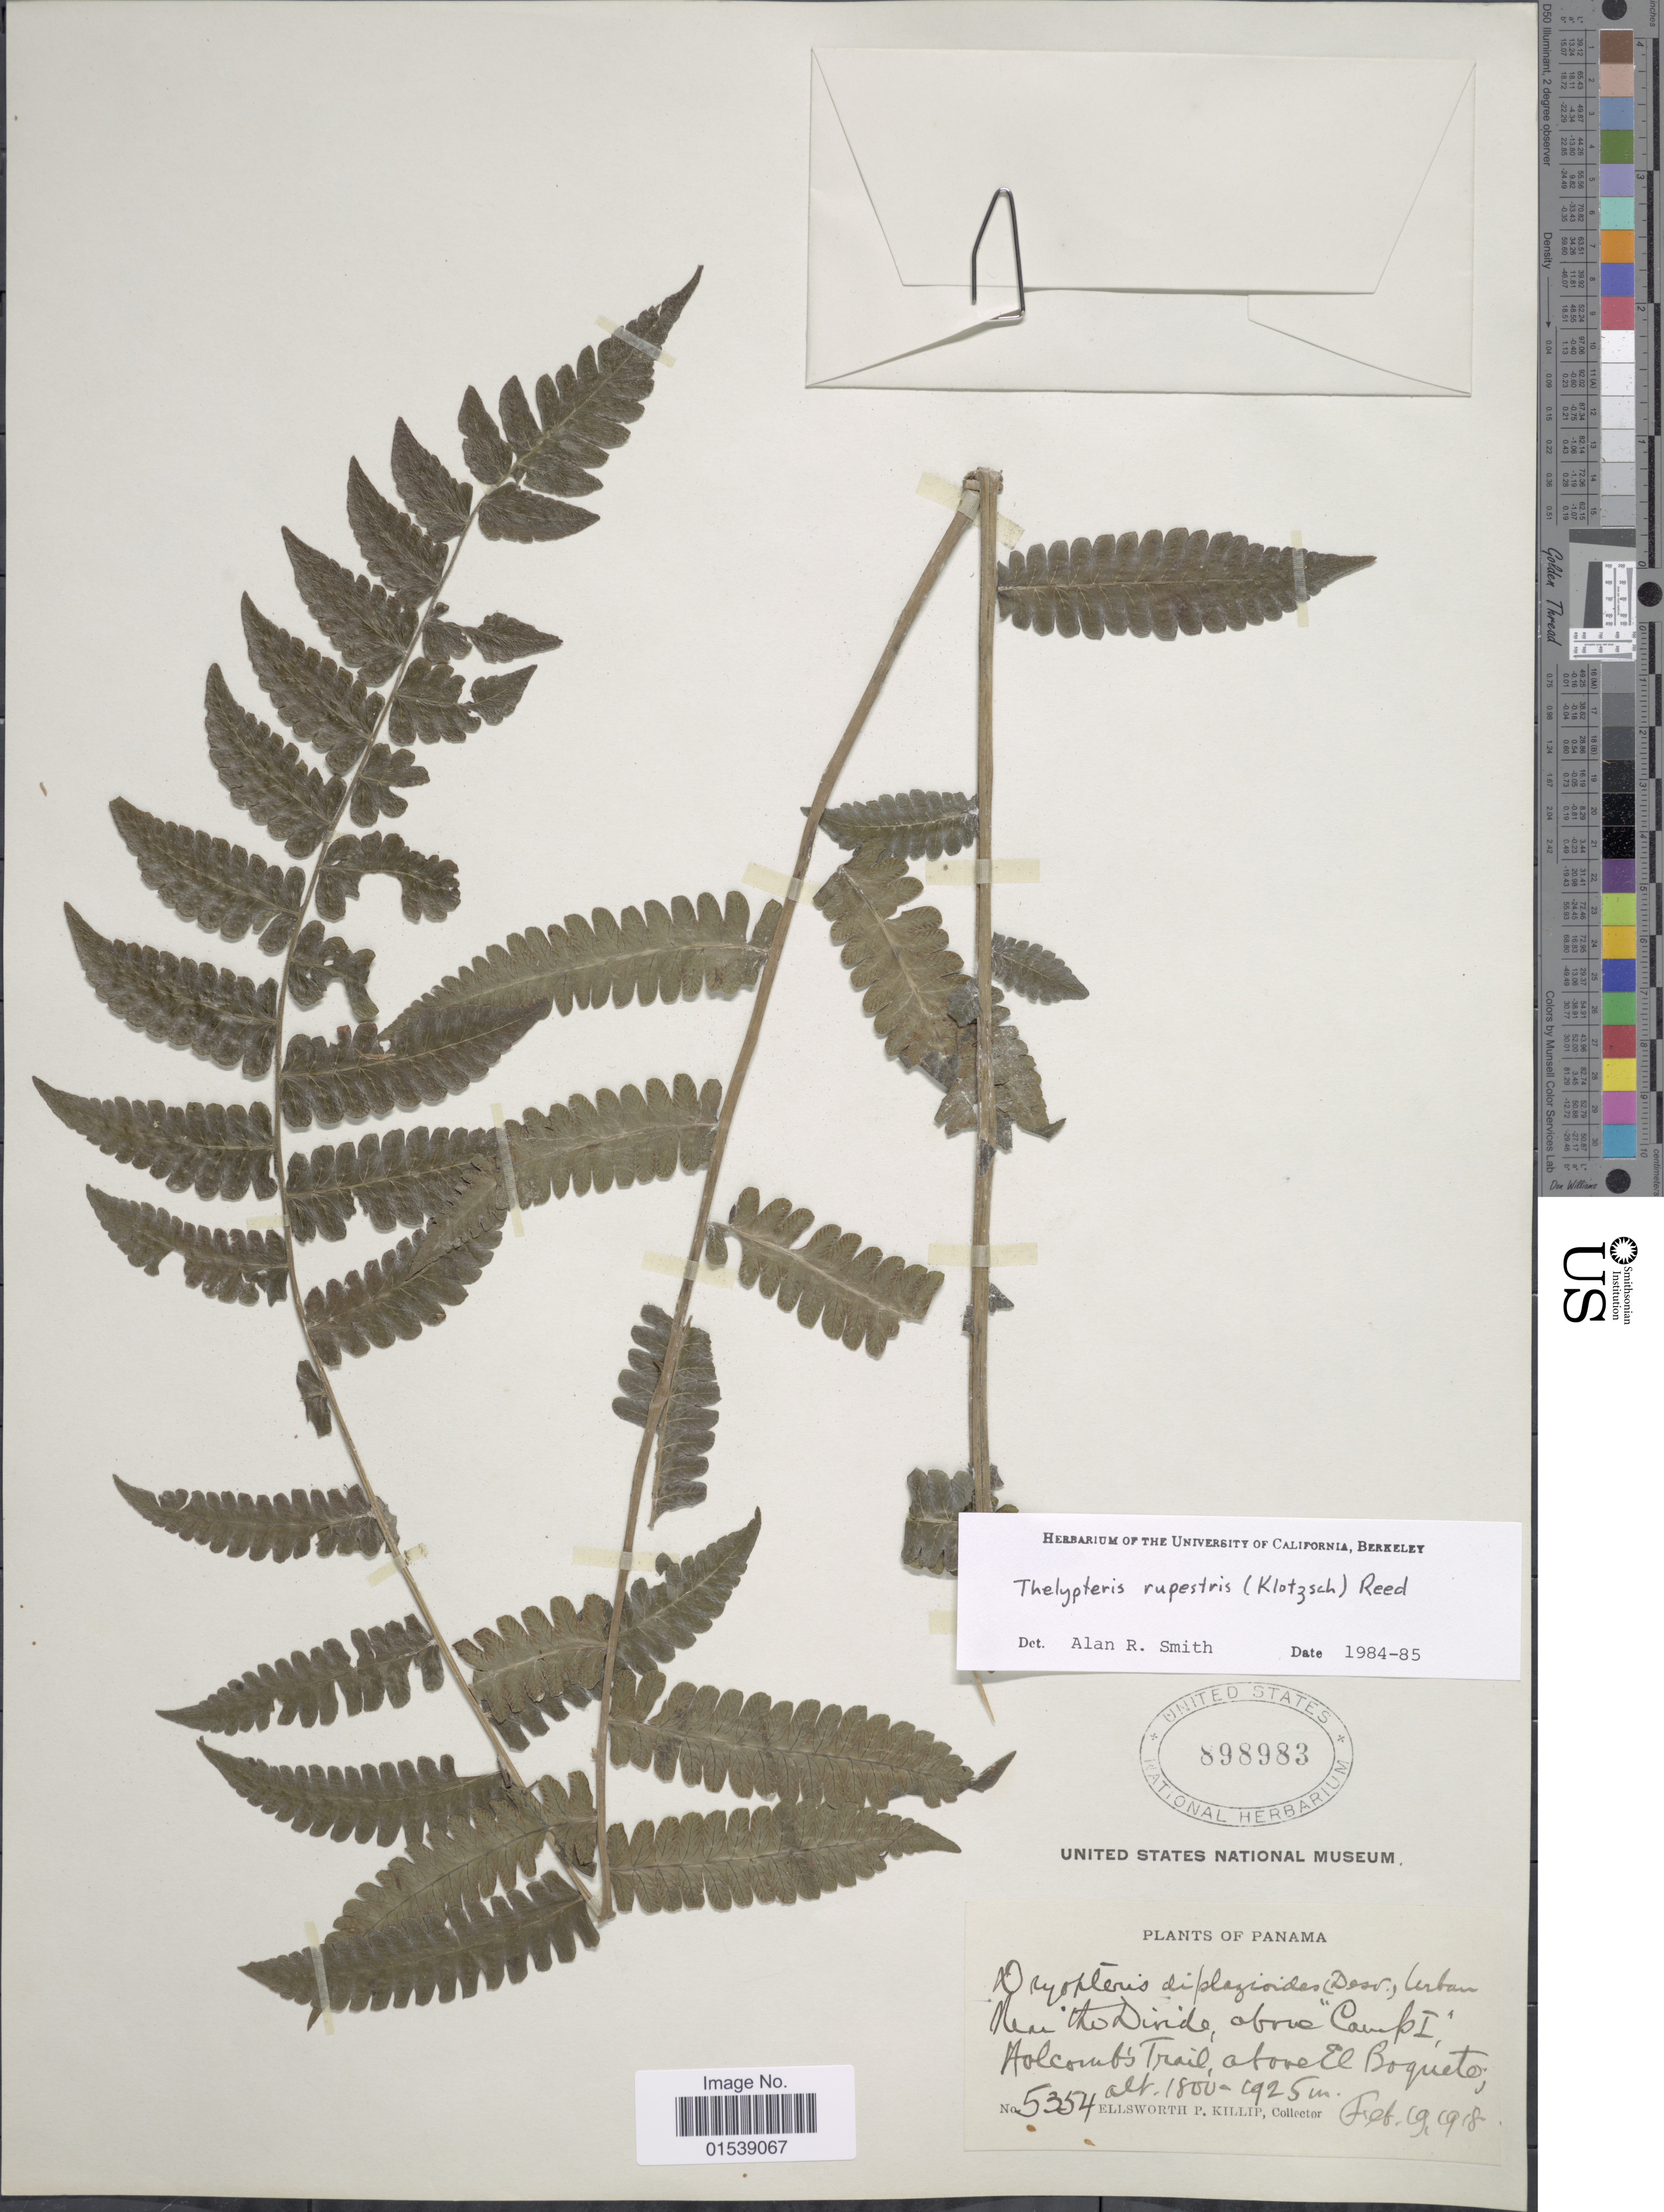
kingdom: Plantae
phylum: Tracheophyta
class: Polypodiopsida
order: Polypodiales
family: Thelypteridaceae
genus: Amauropelta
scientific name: Amauropelta rupestris (Klotzsch) comb. nov., ined 2015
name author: (Klotzsch)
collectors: E. P. Killip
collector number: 5354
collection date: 1918-02-19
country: Panama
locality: Near the Divide, above Camp 1, Holcomb's Trail, above El Boquete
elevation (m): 1800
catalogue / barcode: US 898983